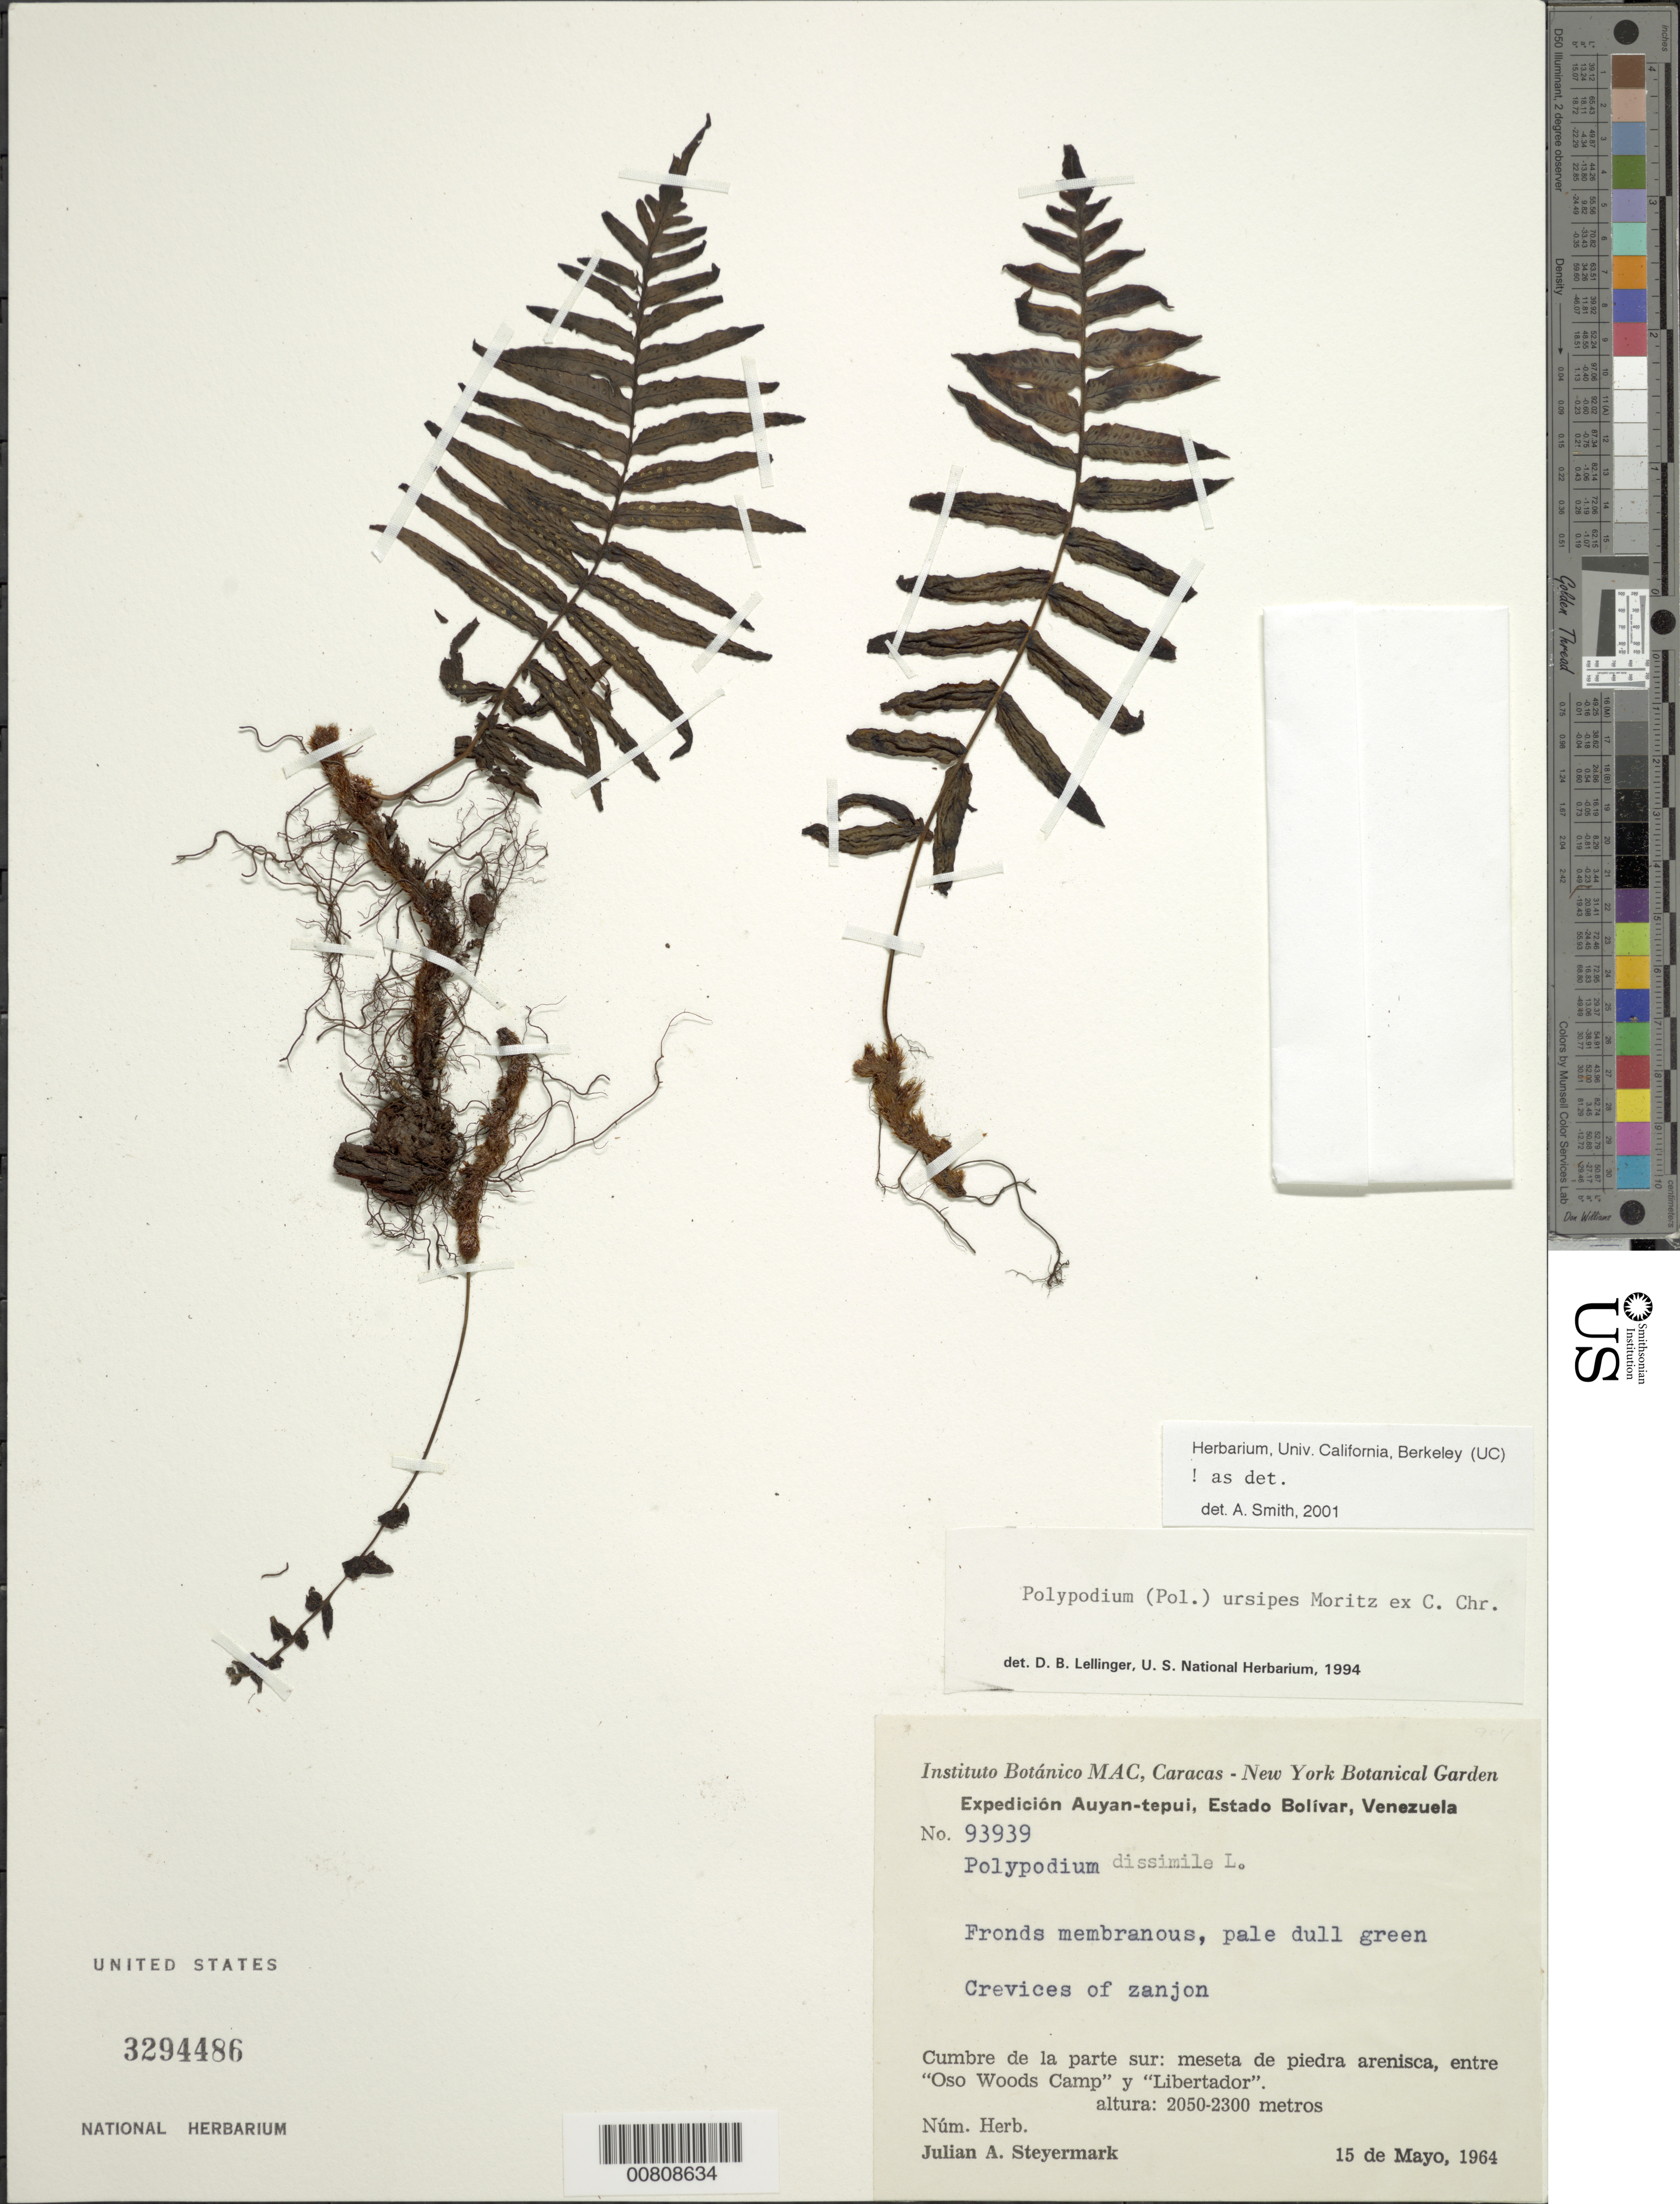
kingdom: Plantae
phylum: Tracheophyta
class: Polypodiopsida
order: Polypodiales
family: Polypodiaceae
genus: Polypodium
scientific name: Polypodium ursipes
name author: Moritz ex C. Chr.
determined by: Smith, Alan R., (UC)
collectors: J. Steyermark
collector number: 93939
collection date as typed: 15-May-64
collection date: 1964-05-15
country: Venezuela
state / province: Bolívar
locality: Auyan-tepuí, entre Oso Woods Camp y Libertador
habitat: Cumbre de la parte sur; meseta de piedra arenisca; crevices of zanjon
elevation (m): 2050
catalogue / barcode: US 3294486